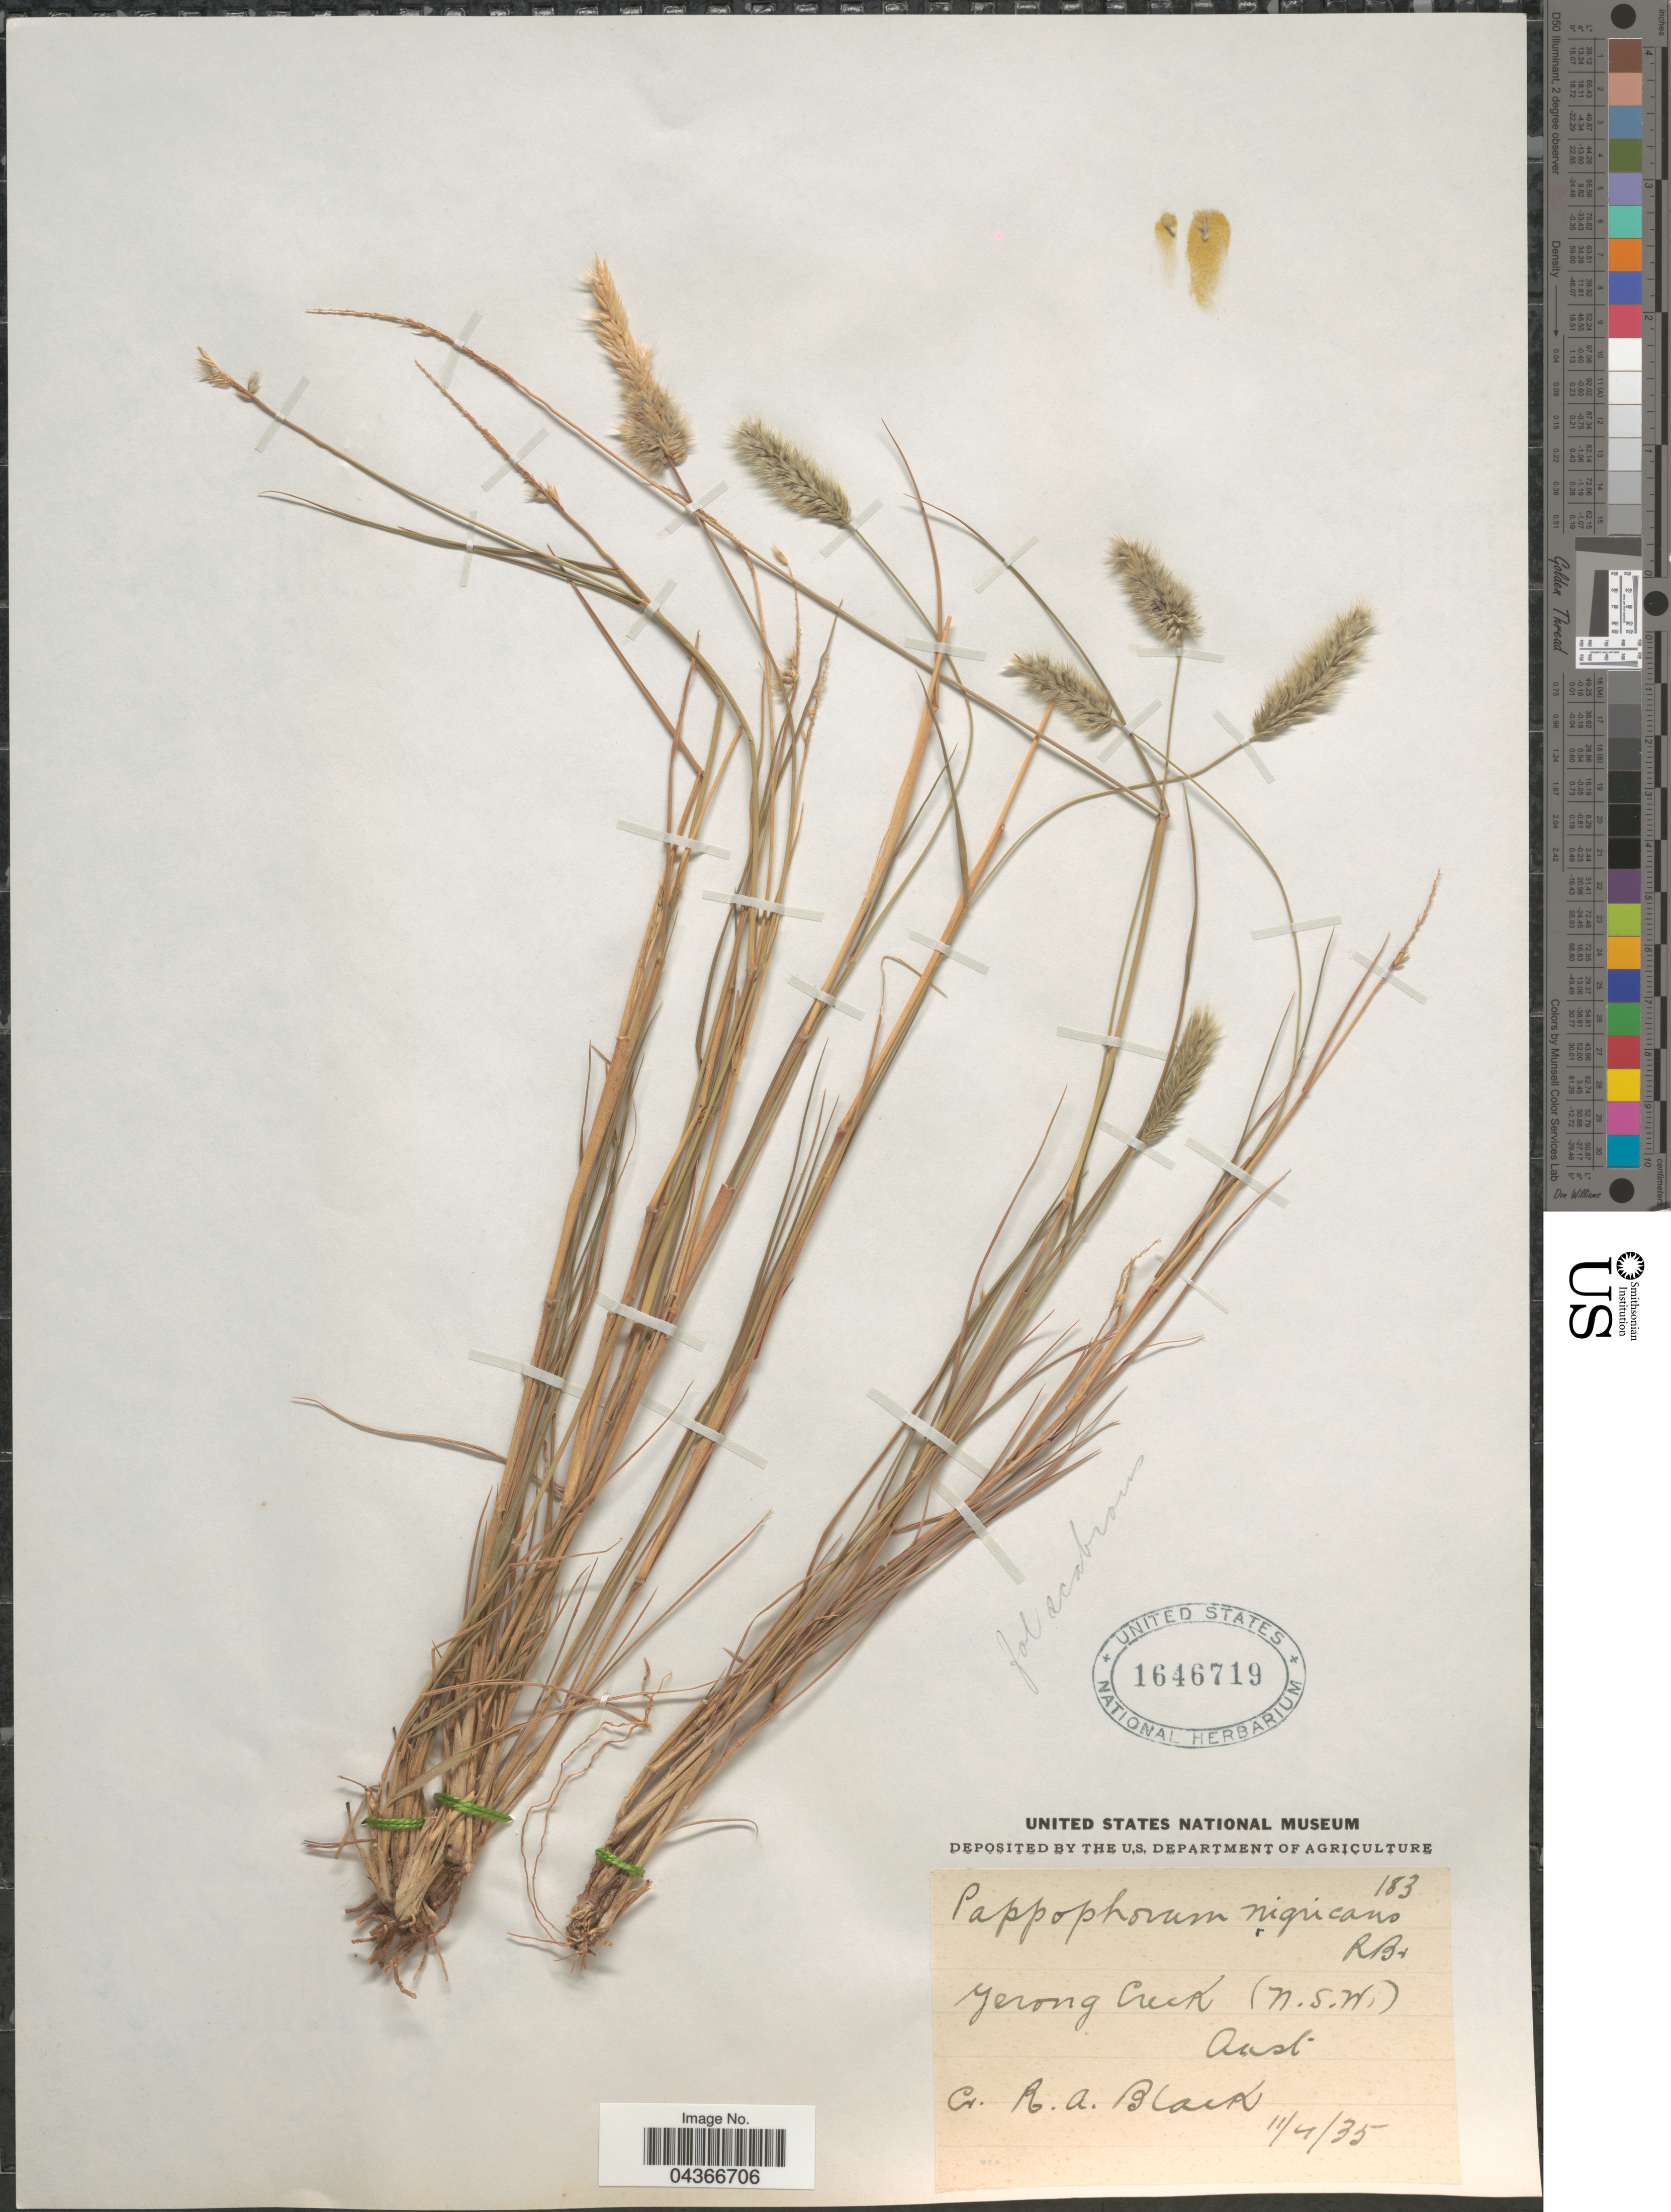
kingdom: Plantae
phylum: Tracheophyta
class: Liliopsida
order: Poales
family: Poaceae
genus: Enneapogon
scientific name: Enneapogon nigricans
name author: (R. Br.) P. Beauv.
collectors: R. A. Black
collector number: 183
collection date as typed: Transcribed d/m/y: 11/4/35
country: Australia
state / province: New South Wales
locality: Yerong Creek.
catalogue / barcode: US 1646719